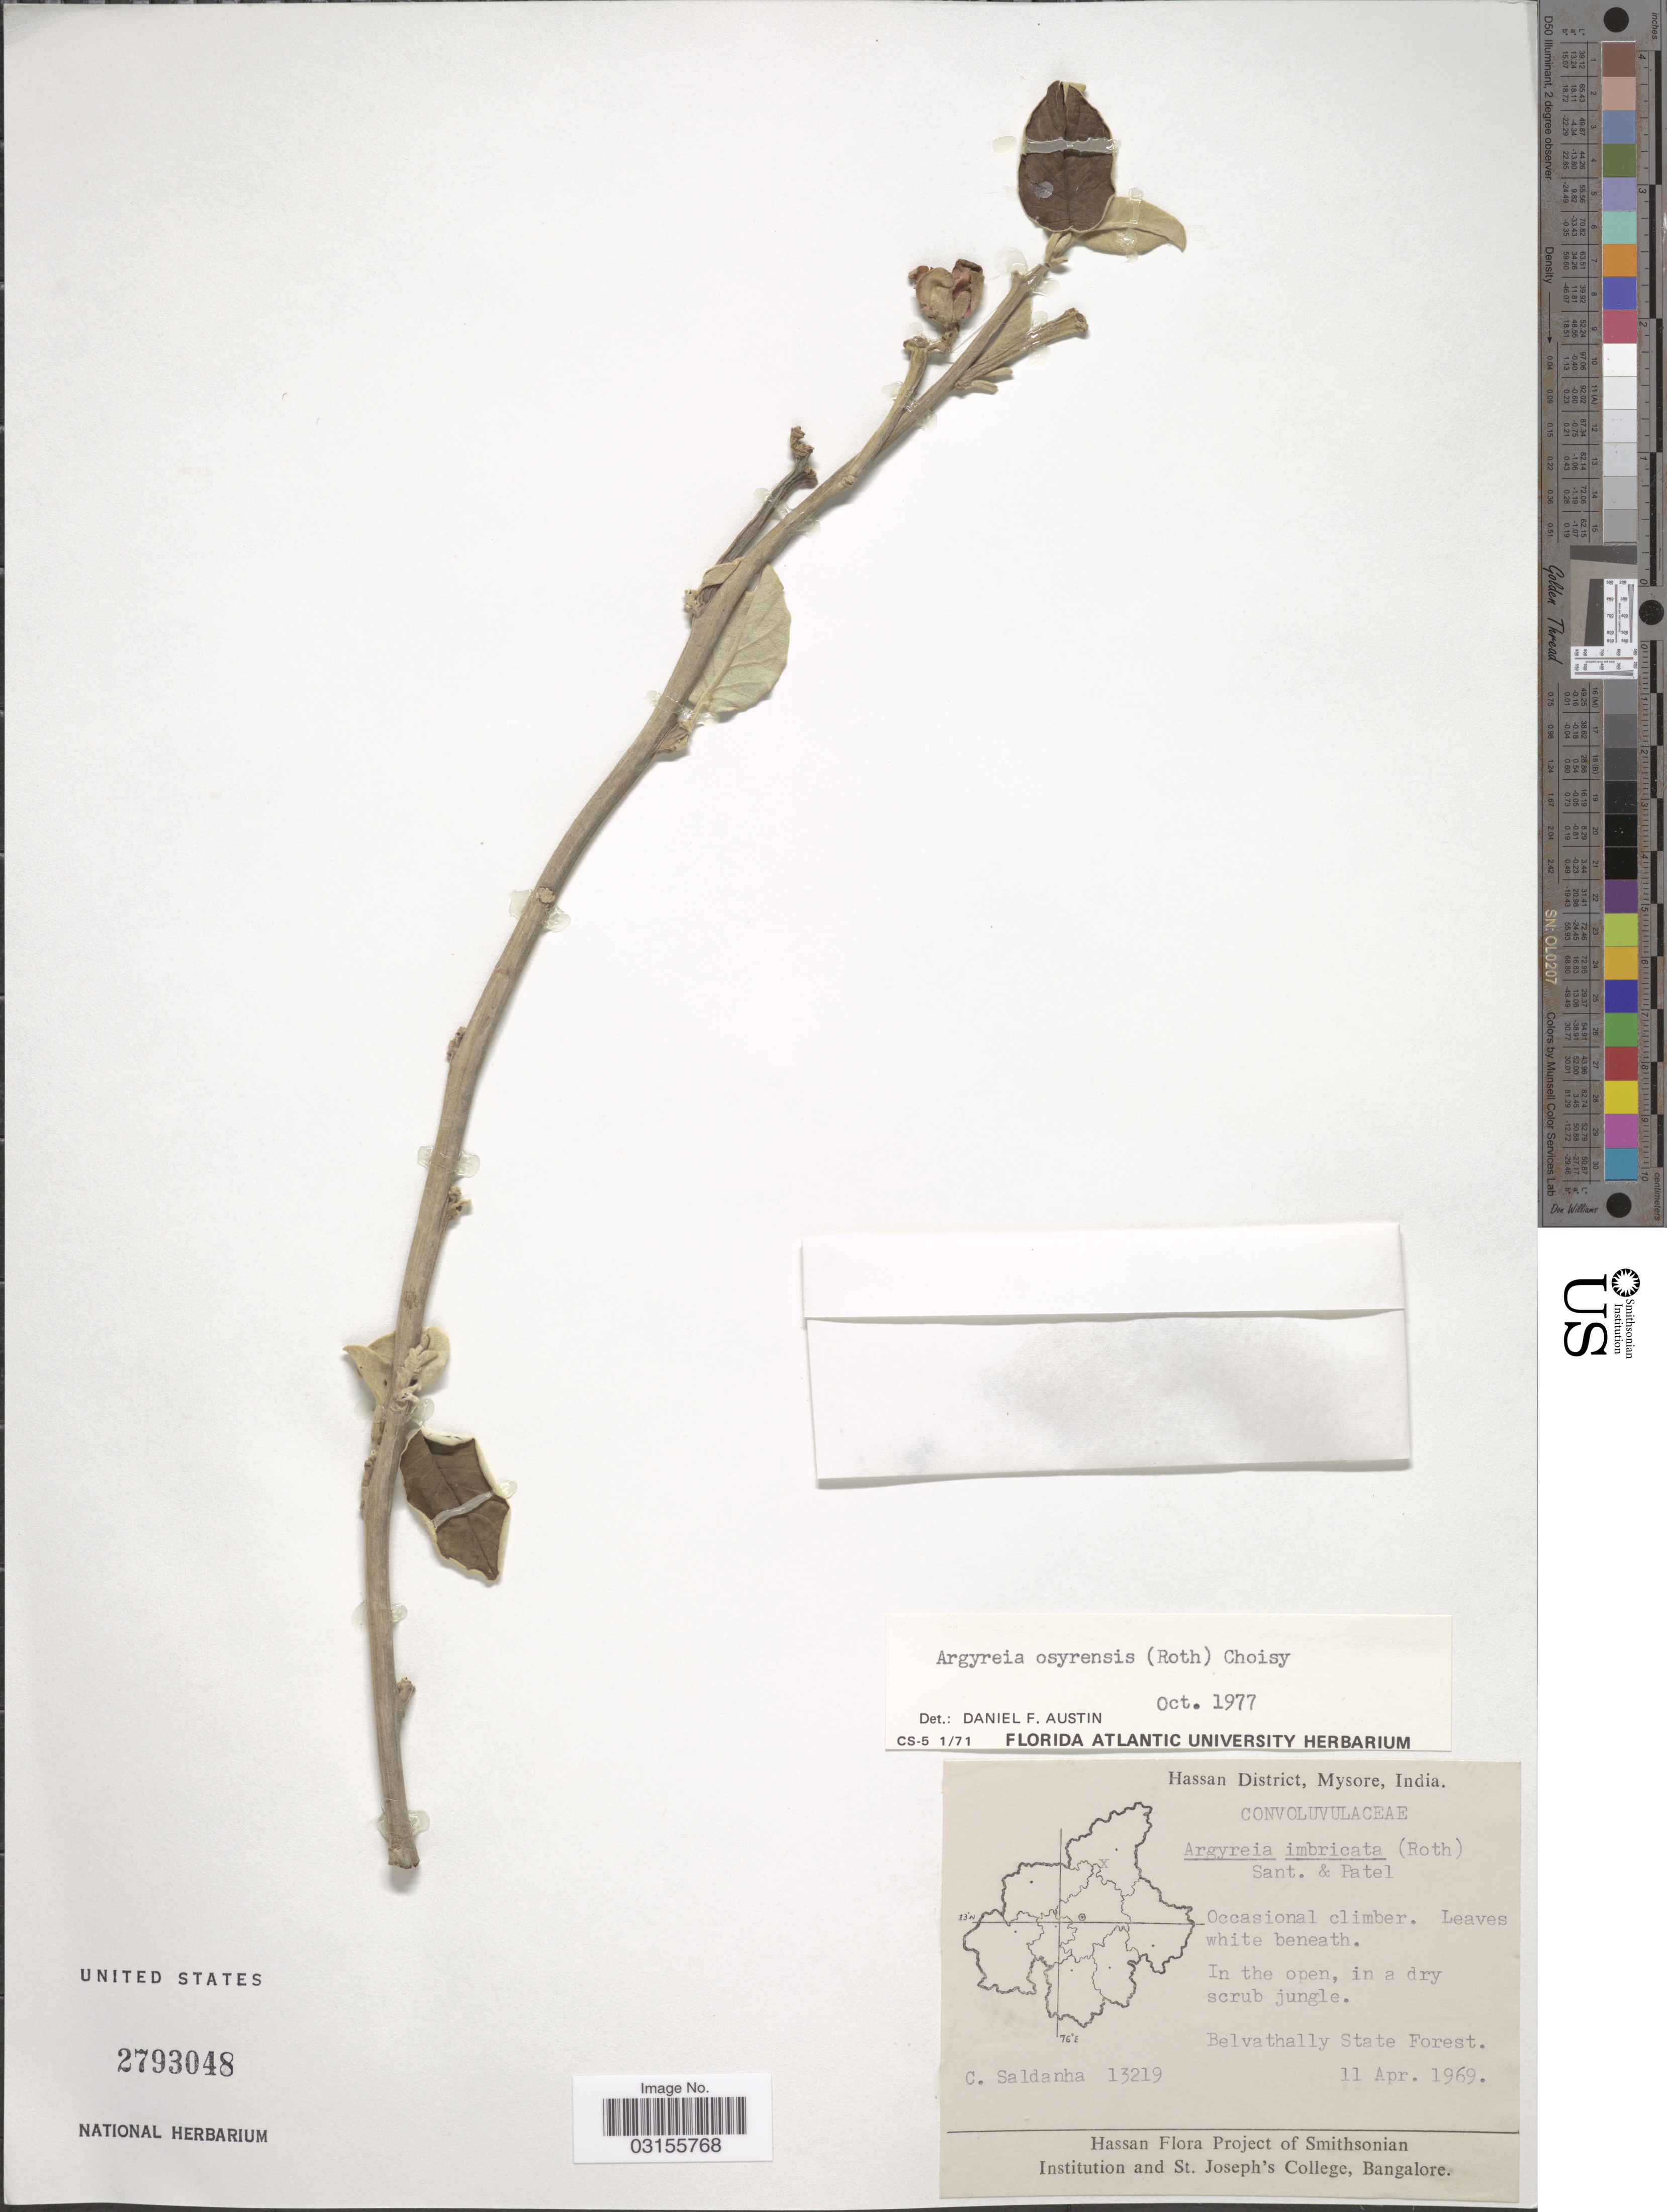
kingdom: Plantae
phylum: Tracheophyta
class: Magnoliopsida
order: Solanales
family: Convolvulaceae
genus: Argyreia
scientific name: Argyreia osyrensis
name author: Choisy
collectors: C. Saldanha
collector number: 13219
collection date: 1969-04-11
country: India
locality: Hassan District, Mysore. Belvathally State Forest.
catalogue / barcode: US 2793048